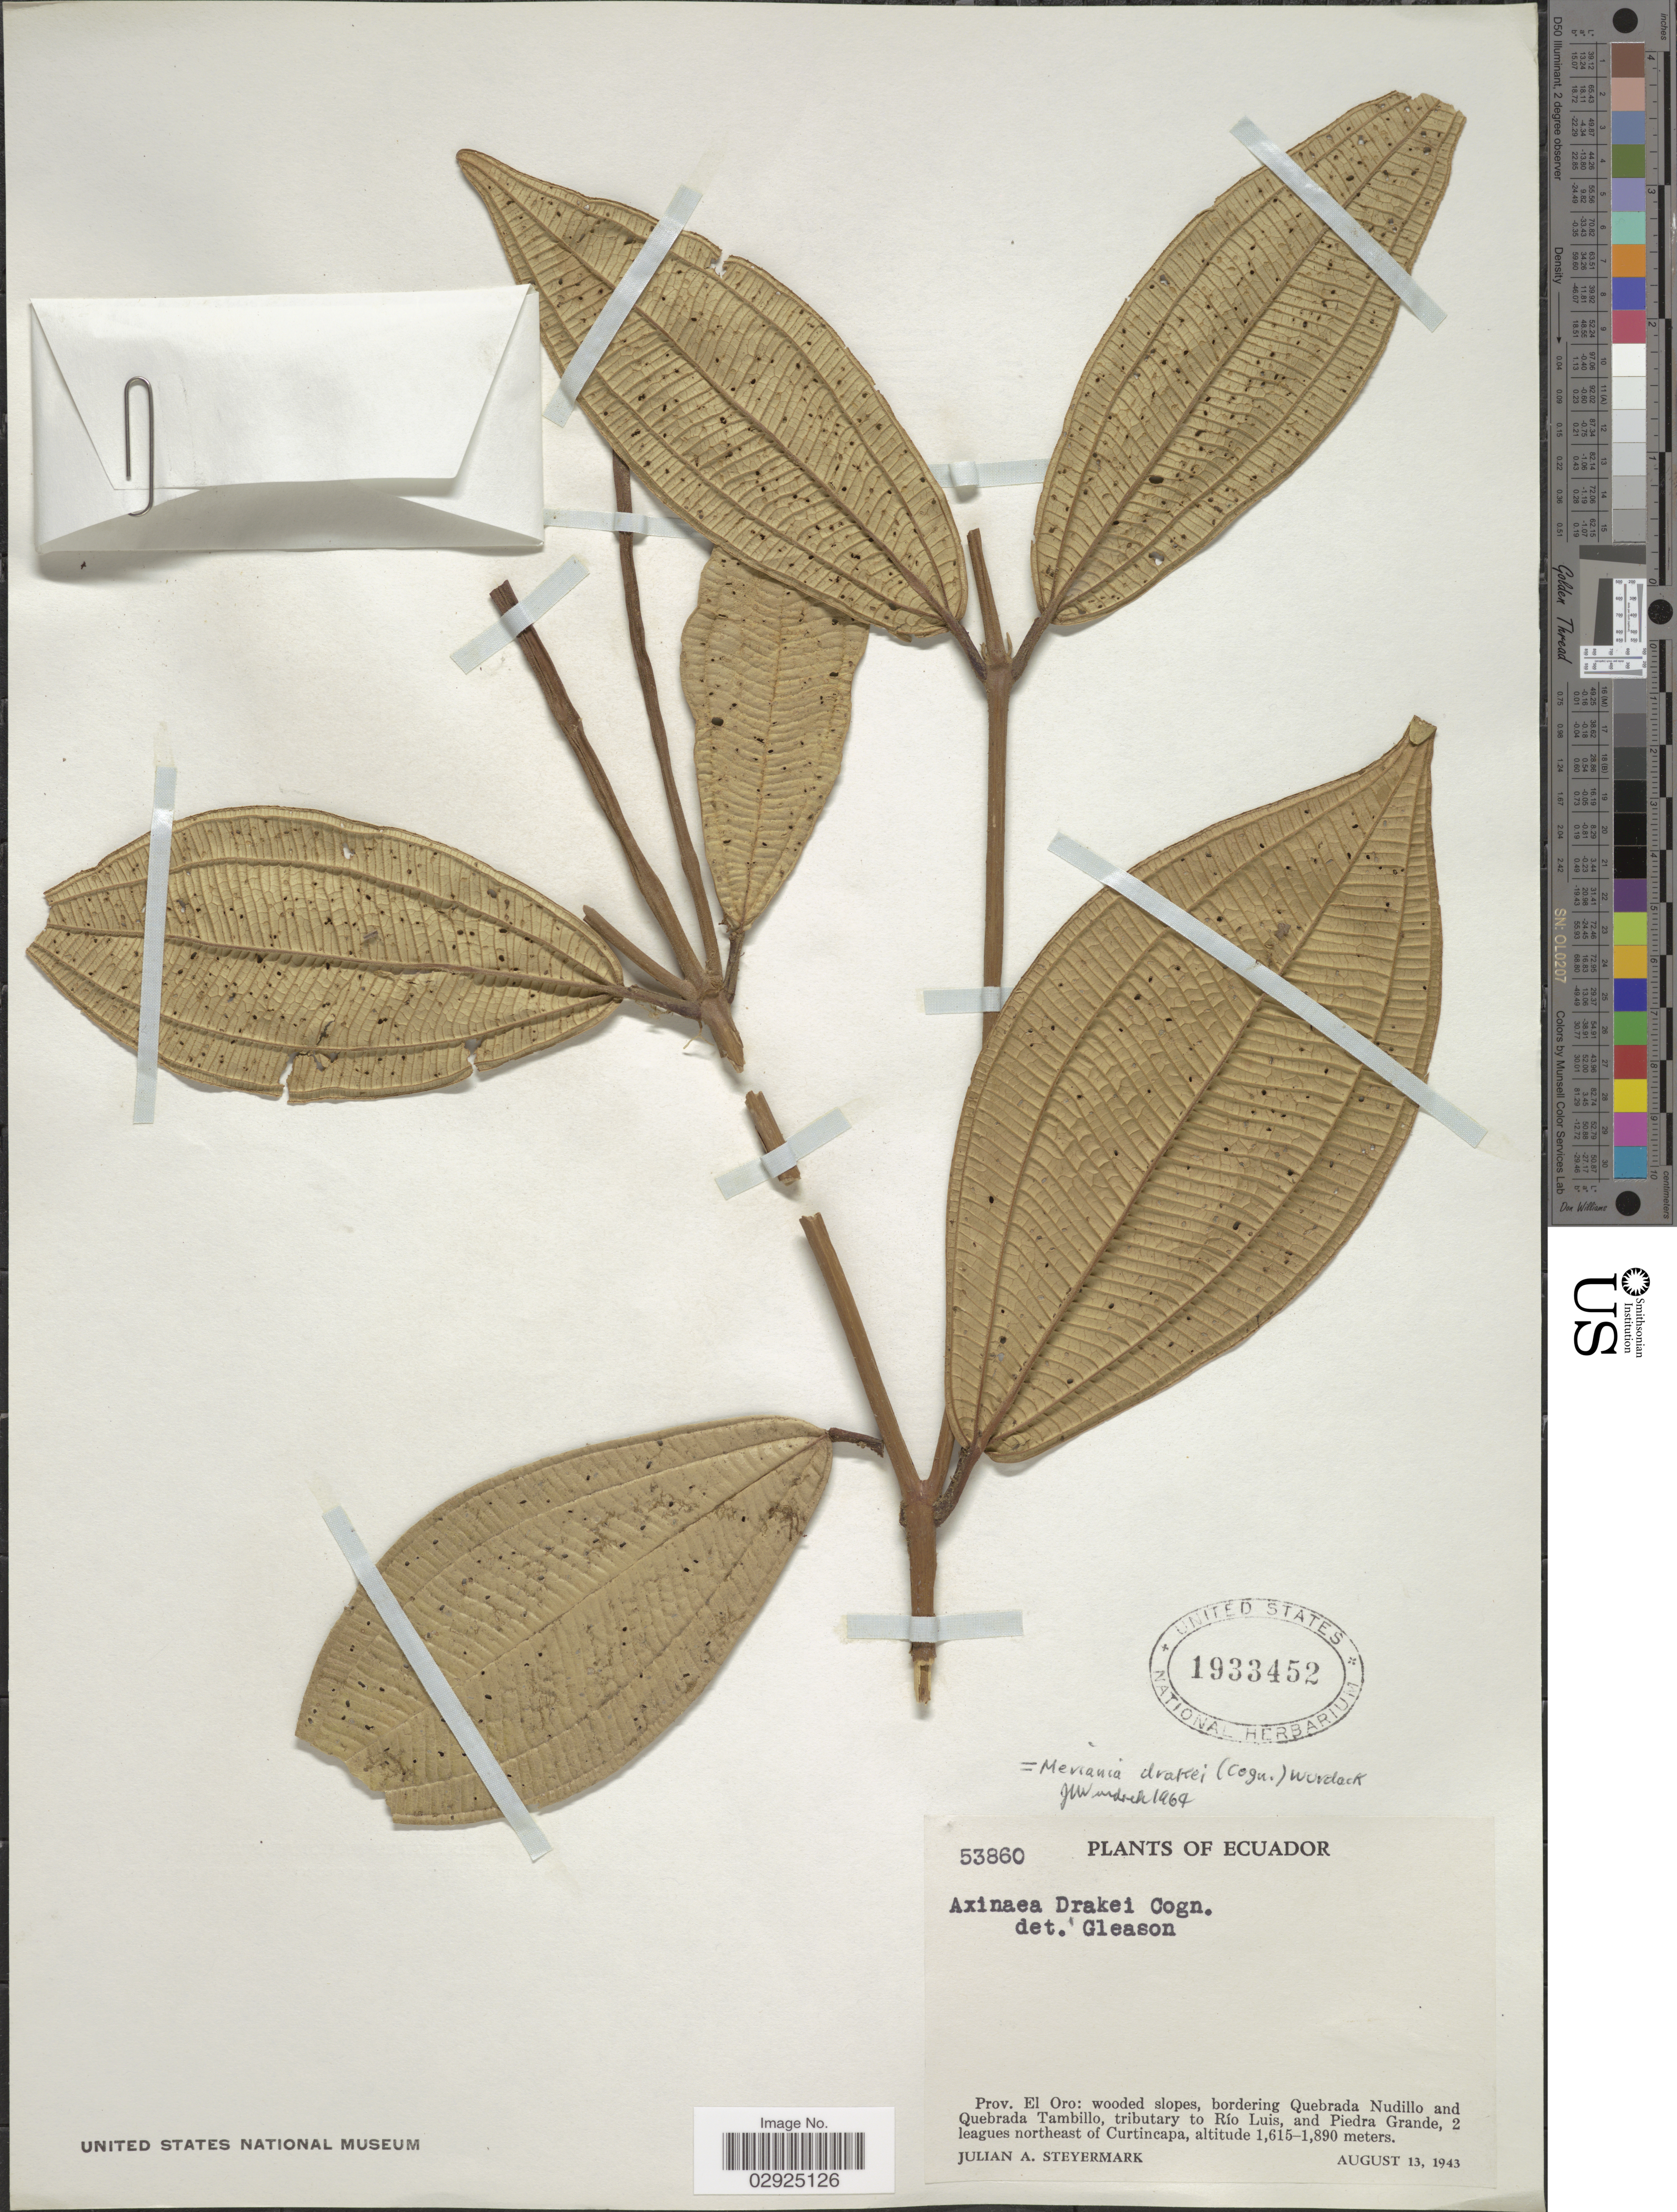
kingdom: Plantae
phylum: Tracheophyta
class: Magnoliopsida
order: Myrtales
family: Melastomataceae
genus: Meriania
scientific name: Meriania drakei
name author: (Cogn.) Wurdack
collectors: J. Steyermark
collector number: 53860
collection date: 1943-08-13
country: Ecuador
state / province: El Oro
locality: Wooded slopes, bordering Quebrada Nudillo and Quebrada Tambillo, tributary to Río Luis, and Piedra Grande, 2 leagues northeast of Curtincapa.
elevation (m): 1615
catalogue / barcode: US 1933452